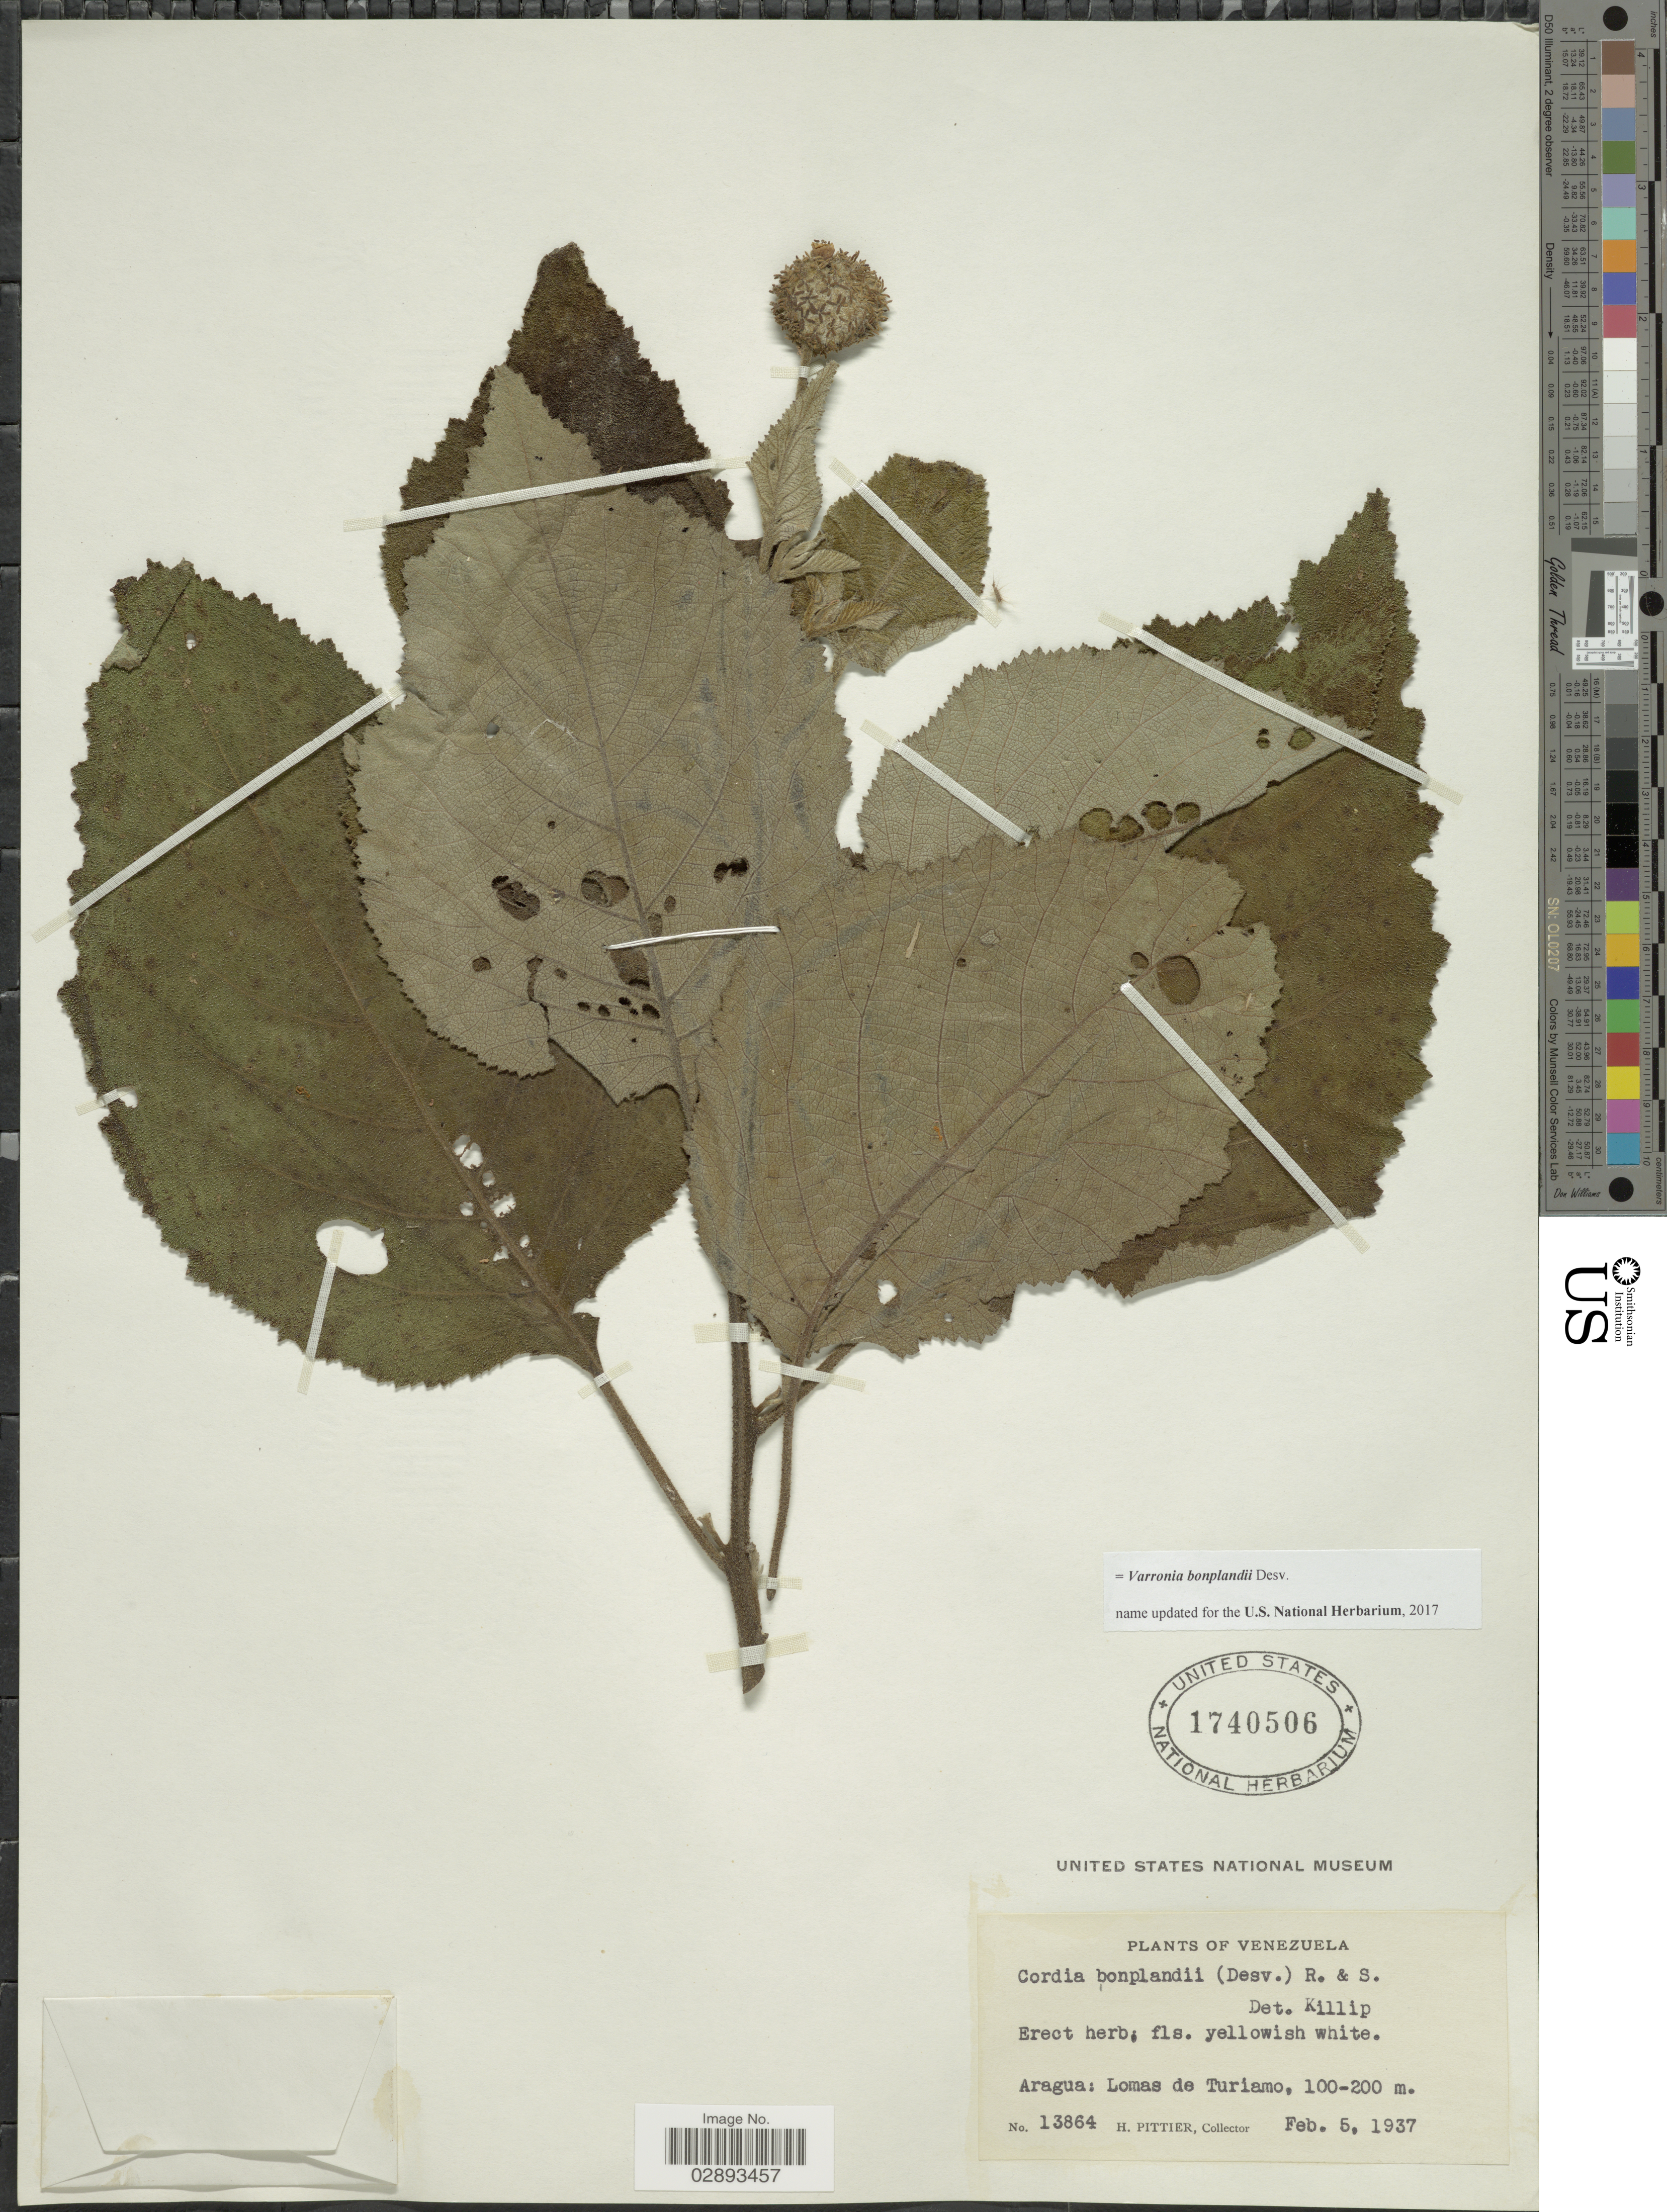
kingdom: Plantae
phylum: Tracheophyta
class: Magnoliopsida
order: Boraginales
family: Cordiaceae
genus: Varronia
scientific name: Varronia bonplandii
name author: Desv.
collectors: H. F. Pittier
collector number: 13864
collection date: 1937-02-05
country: Venezuela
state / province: Aragua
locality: Aragua: Lomas de Turiamo.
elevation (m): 100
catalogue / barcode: US 1740506